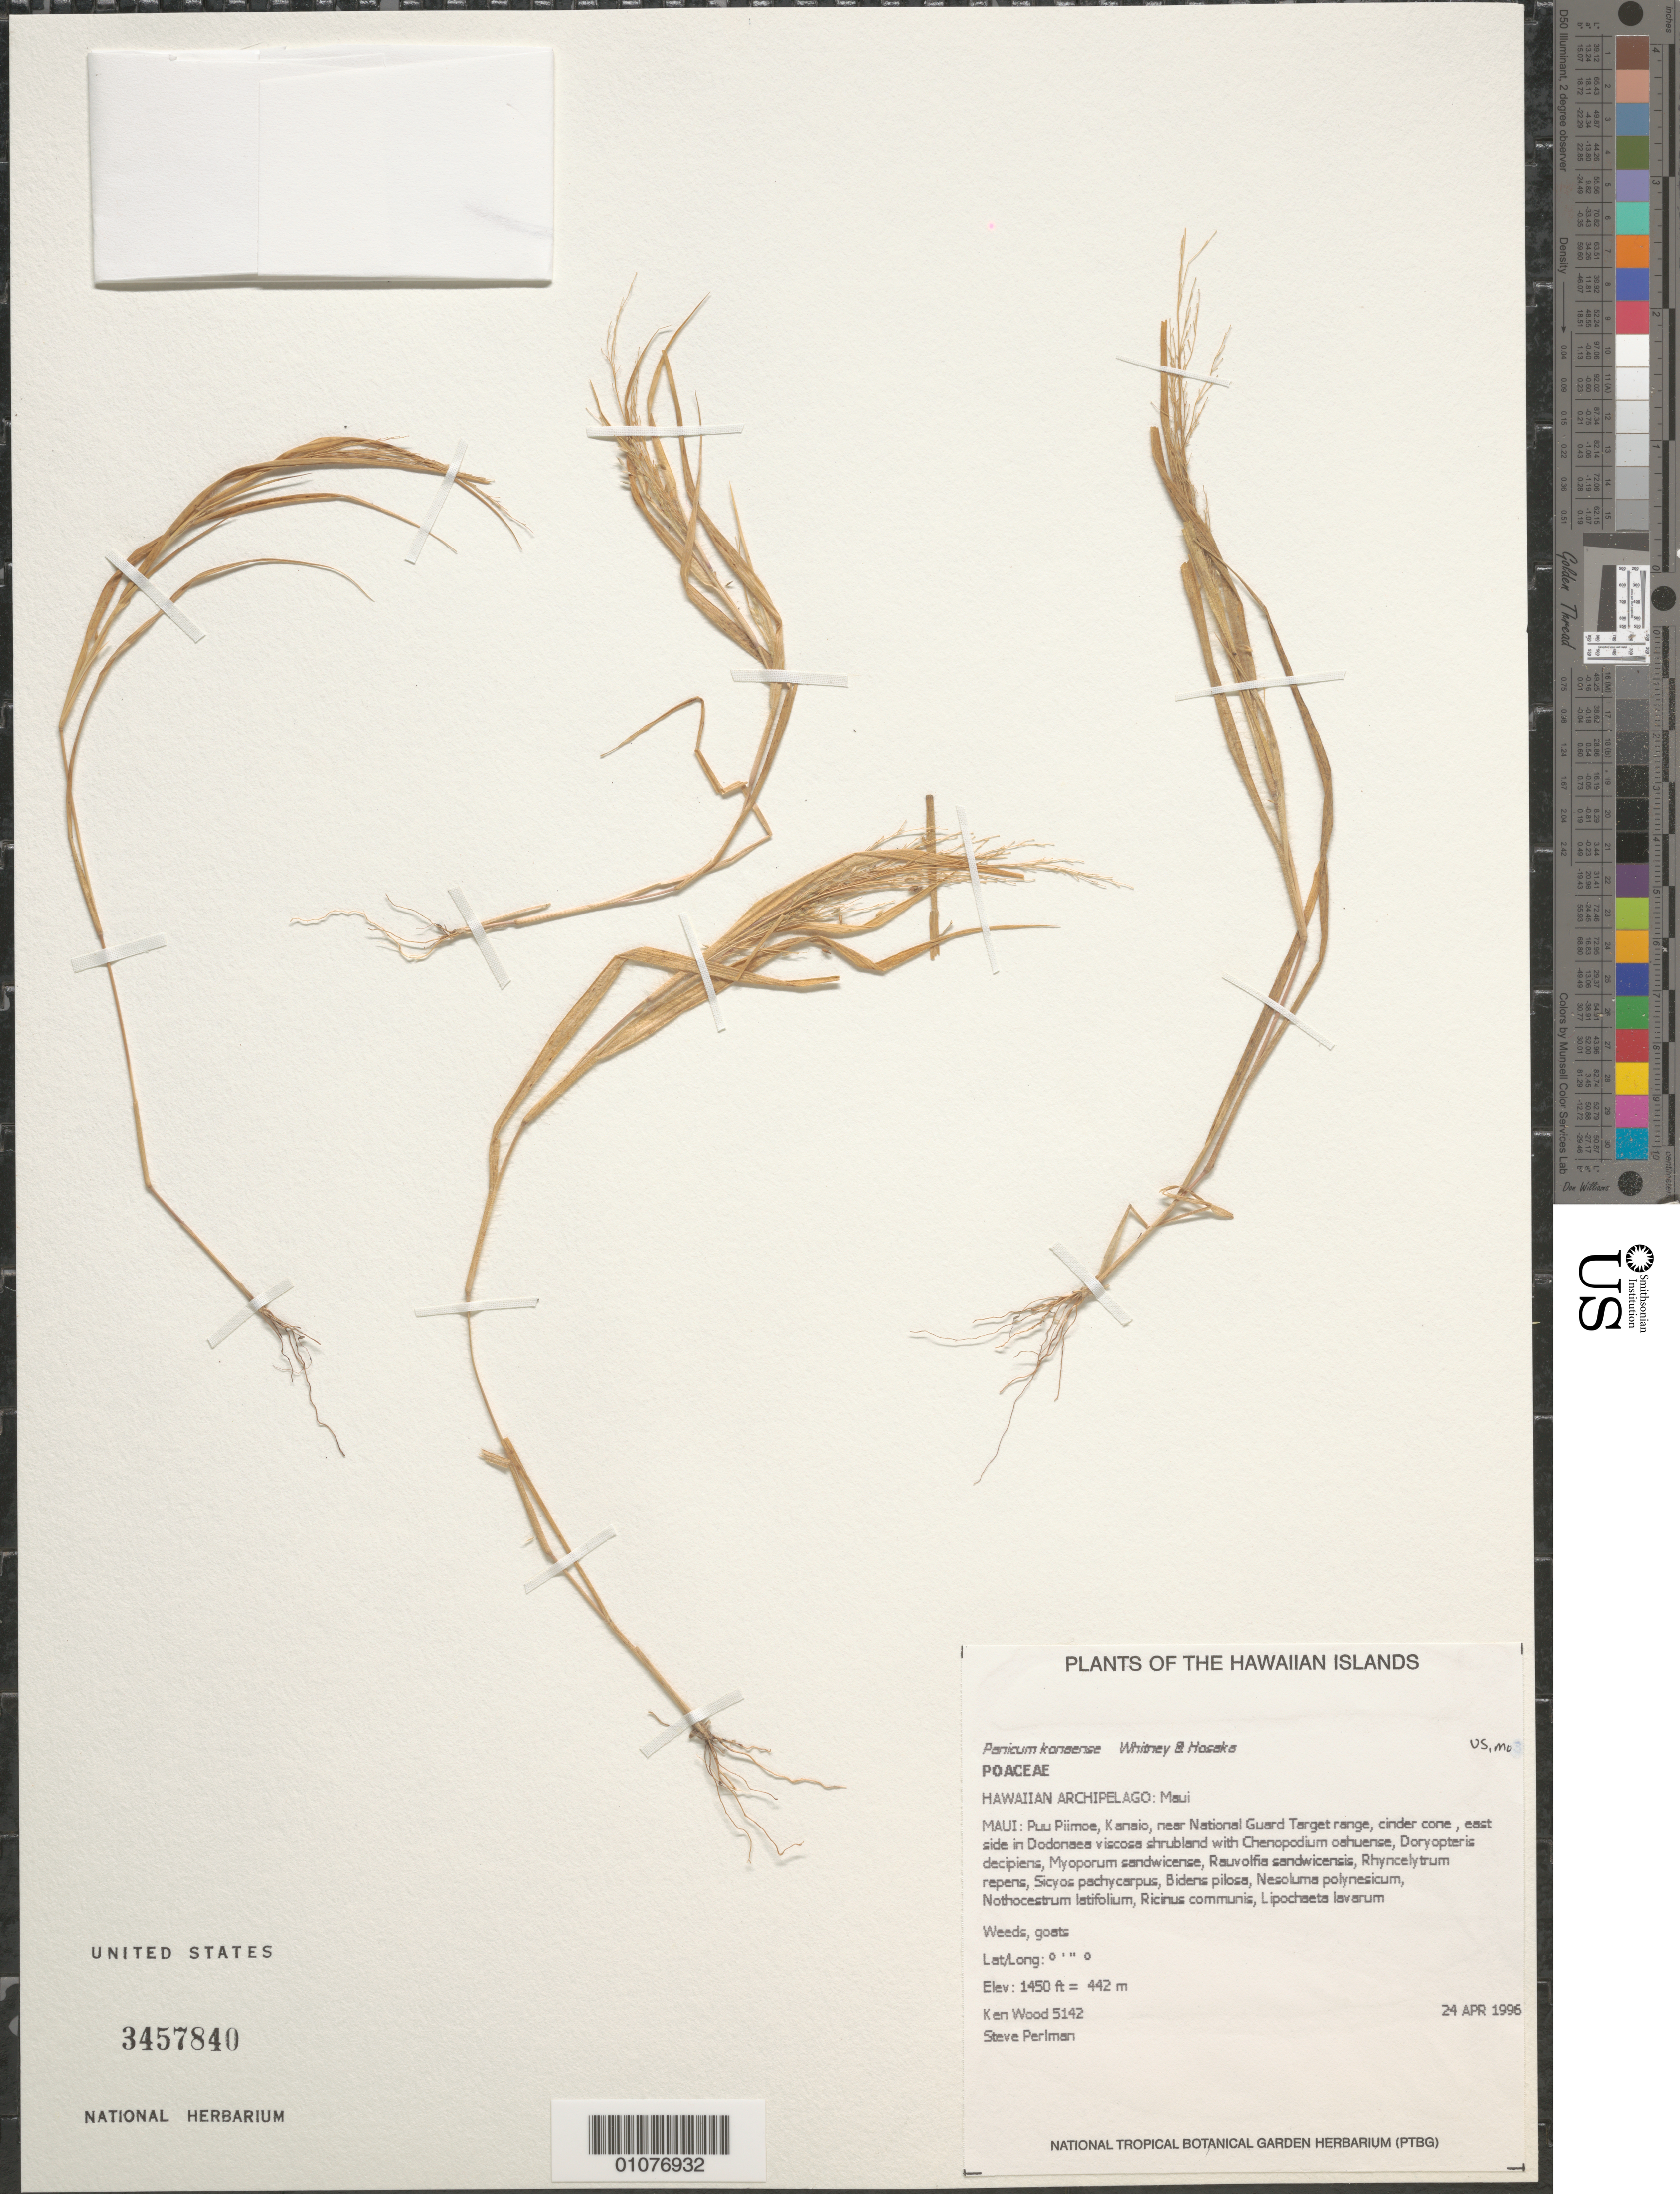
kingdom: Plantae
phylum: Tracheophyta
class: Liliopsida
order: Poales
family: Poaceae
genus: Panicum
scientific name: Panicum konaense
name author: Whitney & Hosaka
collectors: K. R. Wood & S. P. Perlman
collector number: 5142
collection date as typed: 24 Apr 1996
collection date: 1996-04-24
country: United States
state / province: Hawaii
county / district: Maui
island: Maui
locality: Puu Piimoe, Kanaio, near National Guard Target range, cinder cone, E side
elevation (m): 442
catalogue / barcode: US 3457840